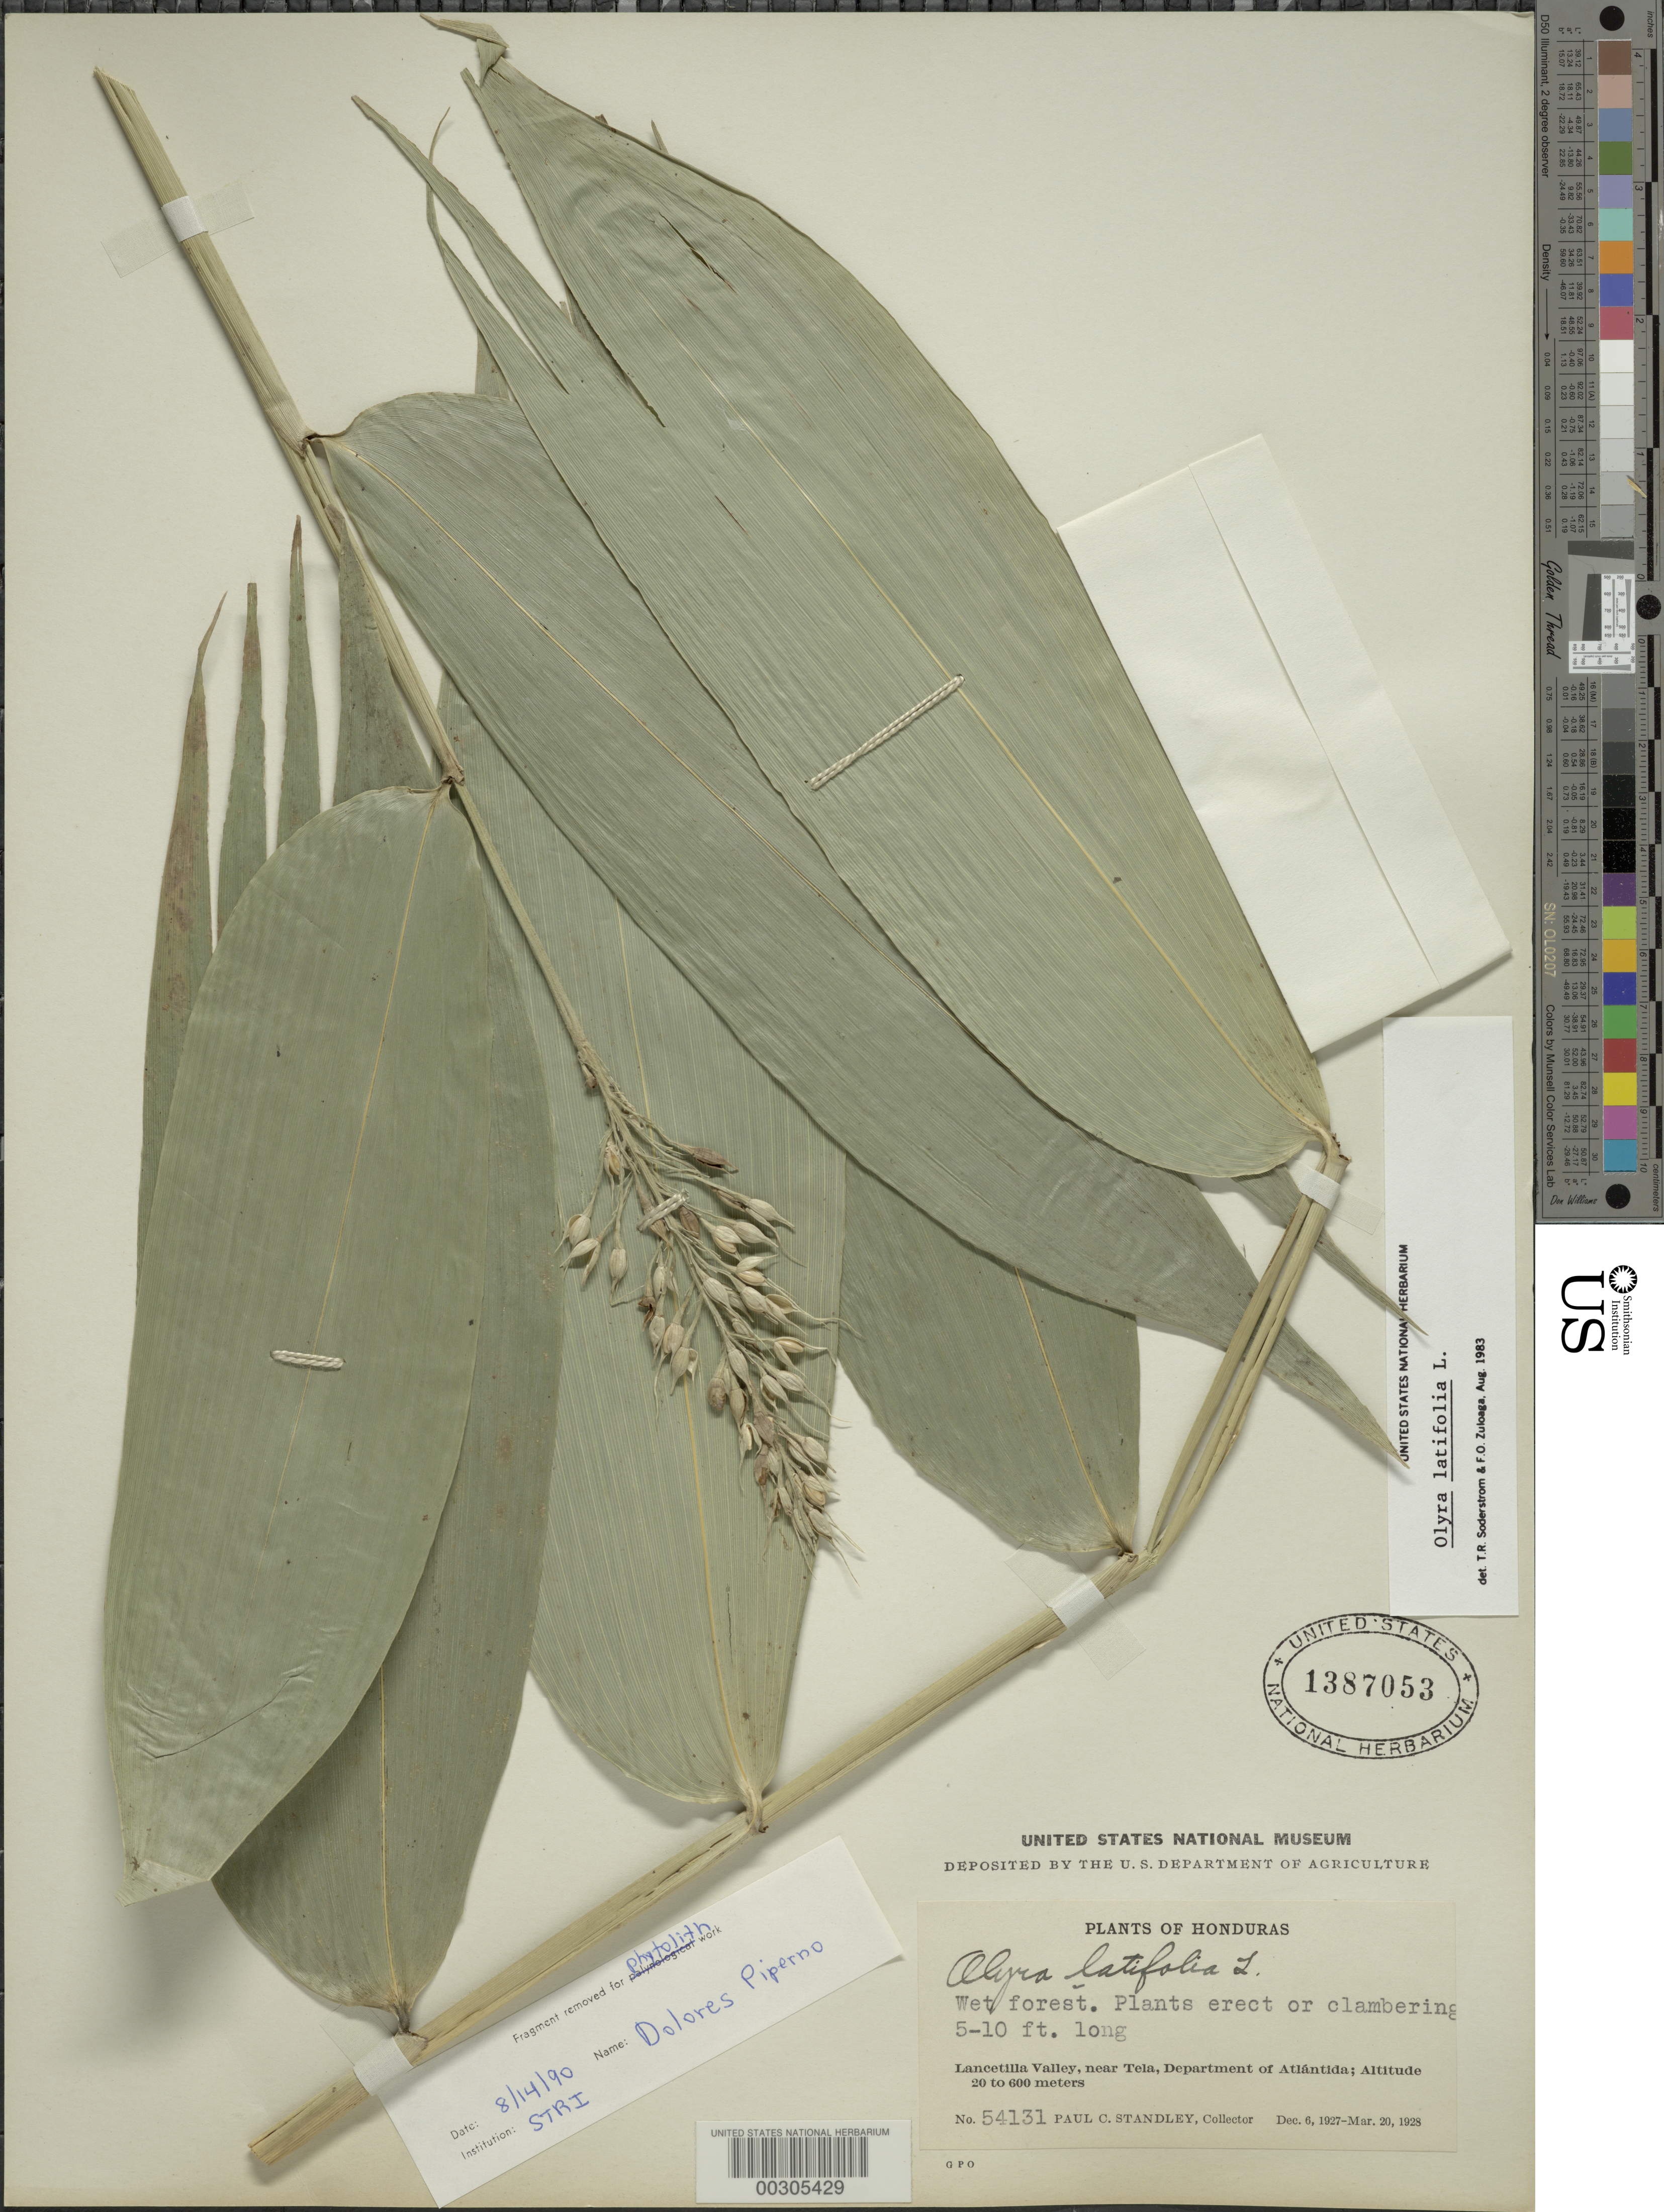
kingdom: Plantae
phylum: Tracheophyta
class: Liliopsida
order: Poales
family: Poaceae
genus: Olyra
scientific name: Olyra latifolia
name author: L.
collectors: P. C. Standley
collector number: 54131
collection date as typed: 06 Dec 1928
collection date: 1928-12-06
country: Honduras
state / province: Atlántida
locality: Lancetilla Valley, Tela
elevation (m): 20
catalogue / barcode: US 1387053